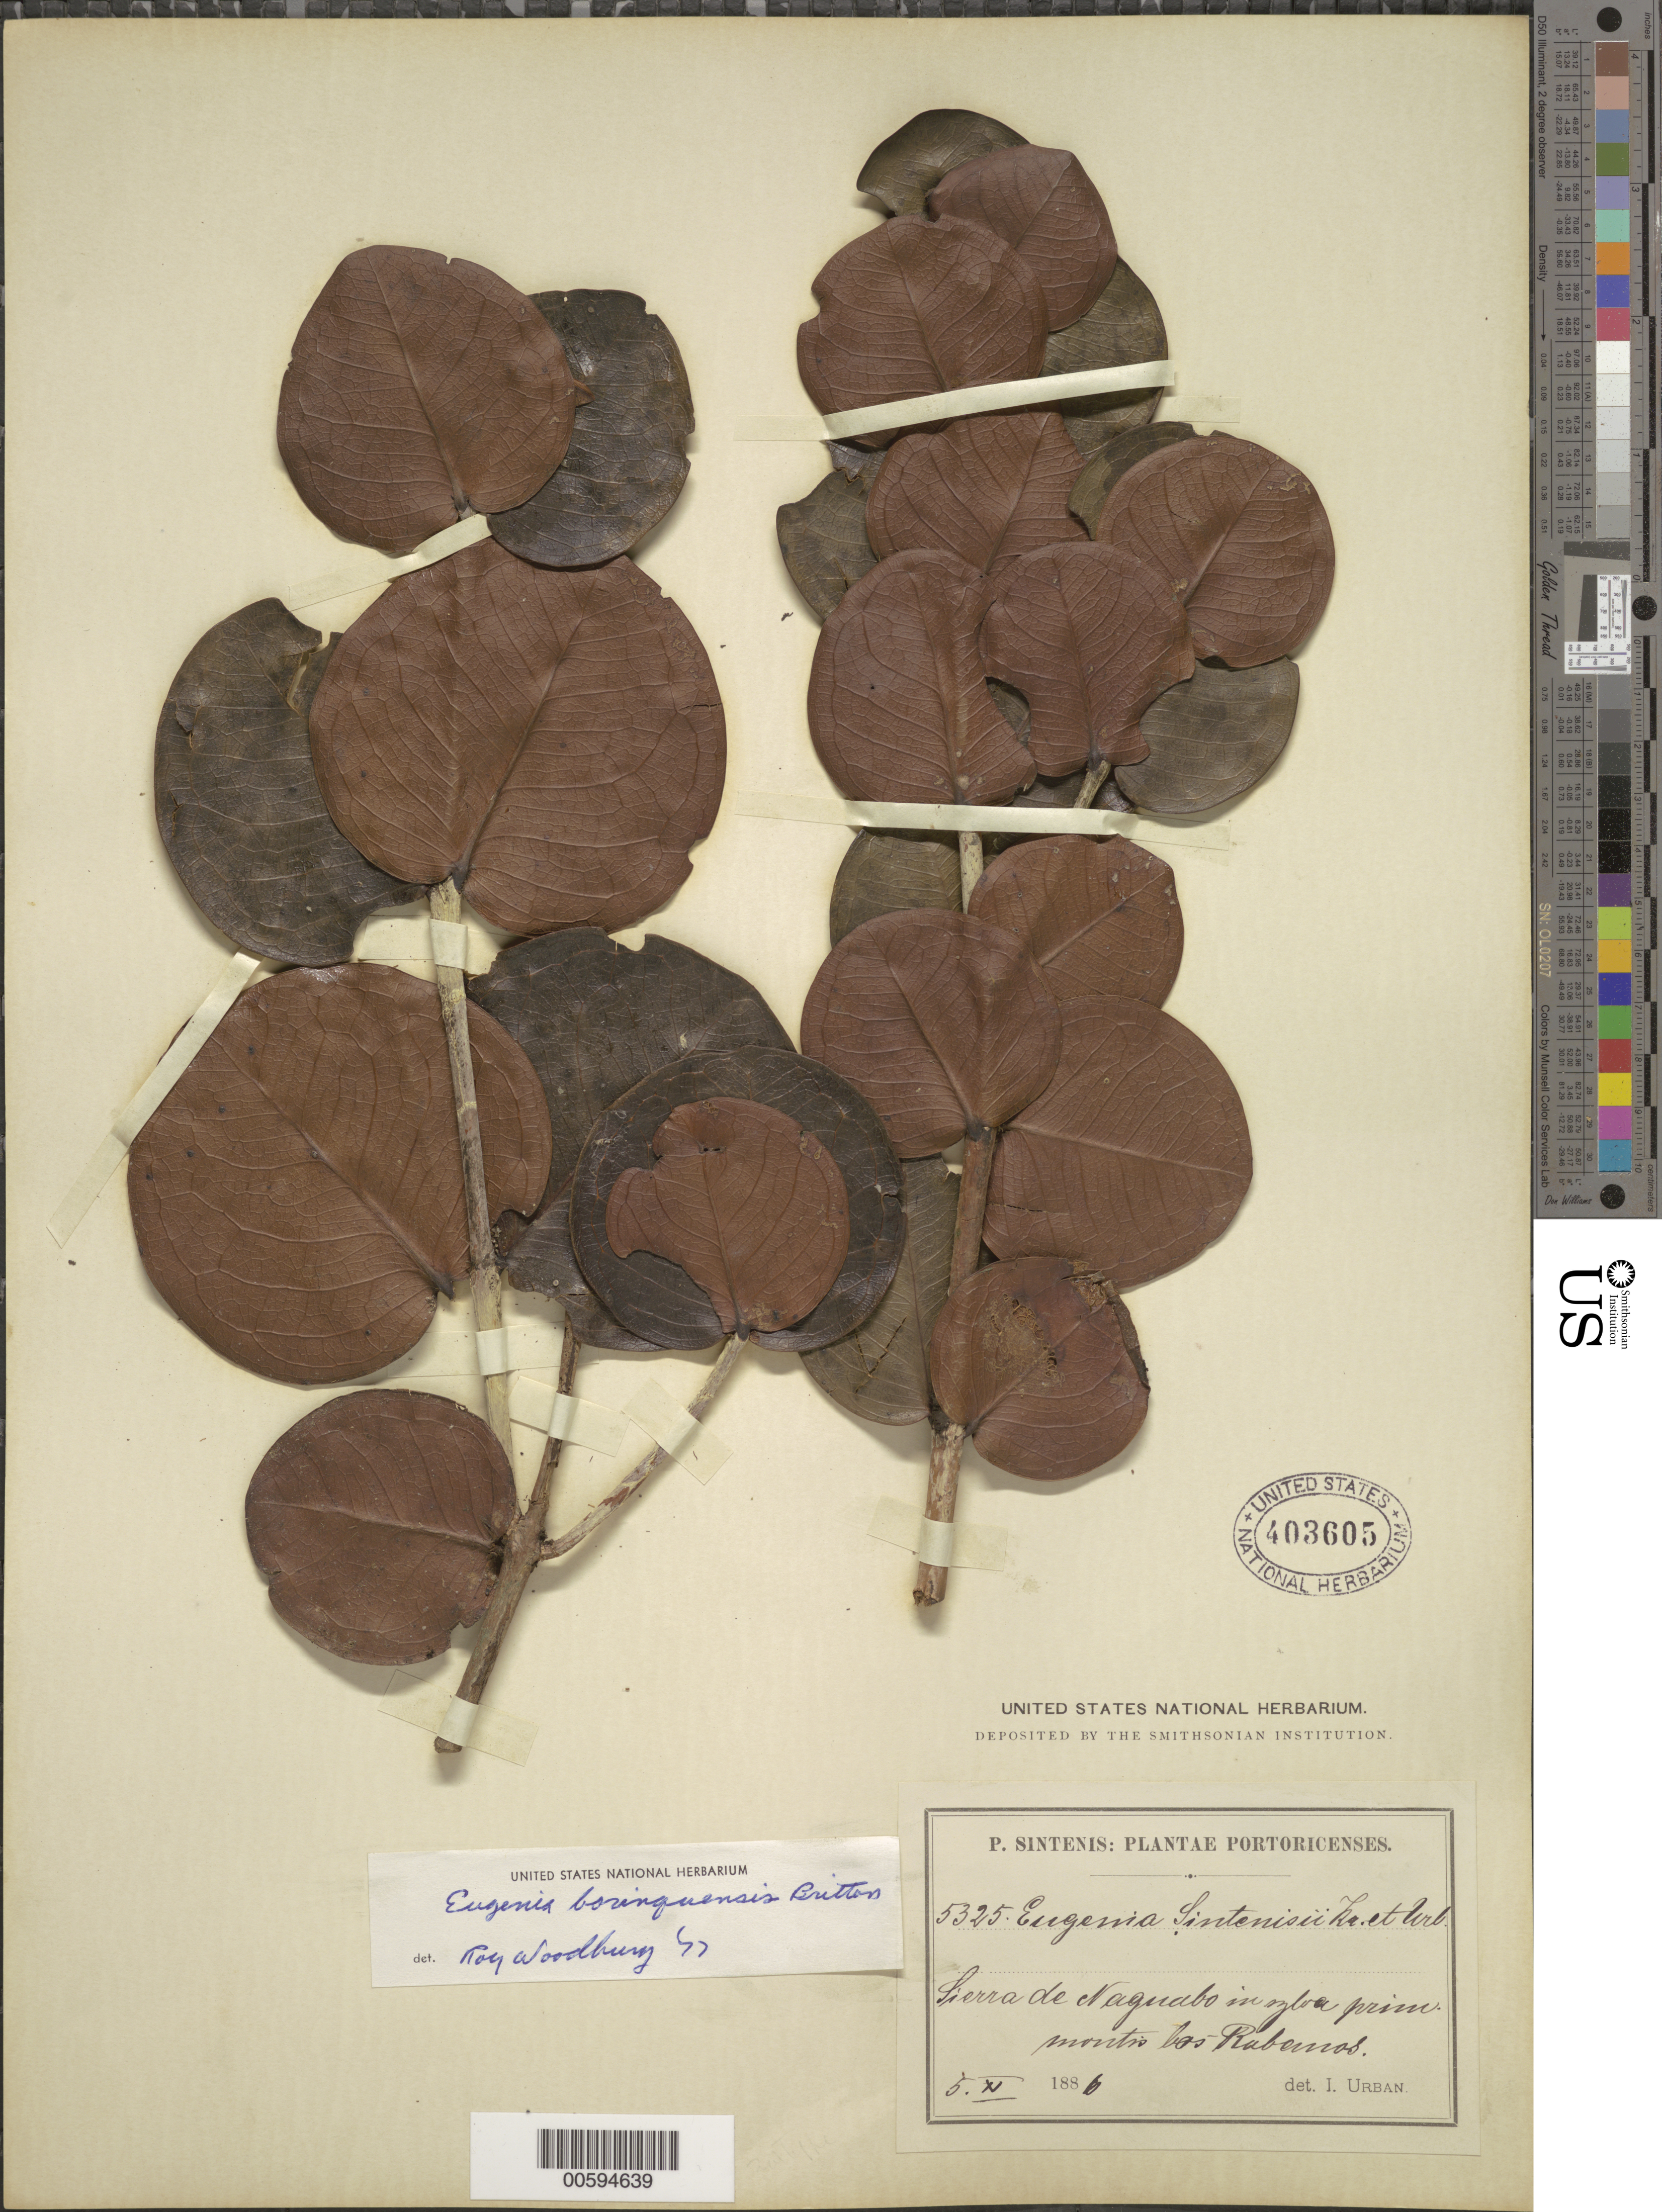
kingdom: Plantae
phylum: Tracheophyta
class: Magnoliopsida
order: Myrtales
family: Myrtaceae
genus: Eugenia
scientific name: Eugenia borinquensis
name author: Britton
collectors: P. Sintenis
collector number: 5325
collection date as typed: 05 Nov 1886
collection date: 1886-11-05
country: Puerto Rico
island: Greater Antilles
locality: Sierra de Naguabo in sylva primaeva montis los-Rabenos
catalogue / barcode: US 403605